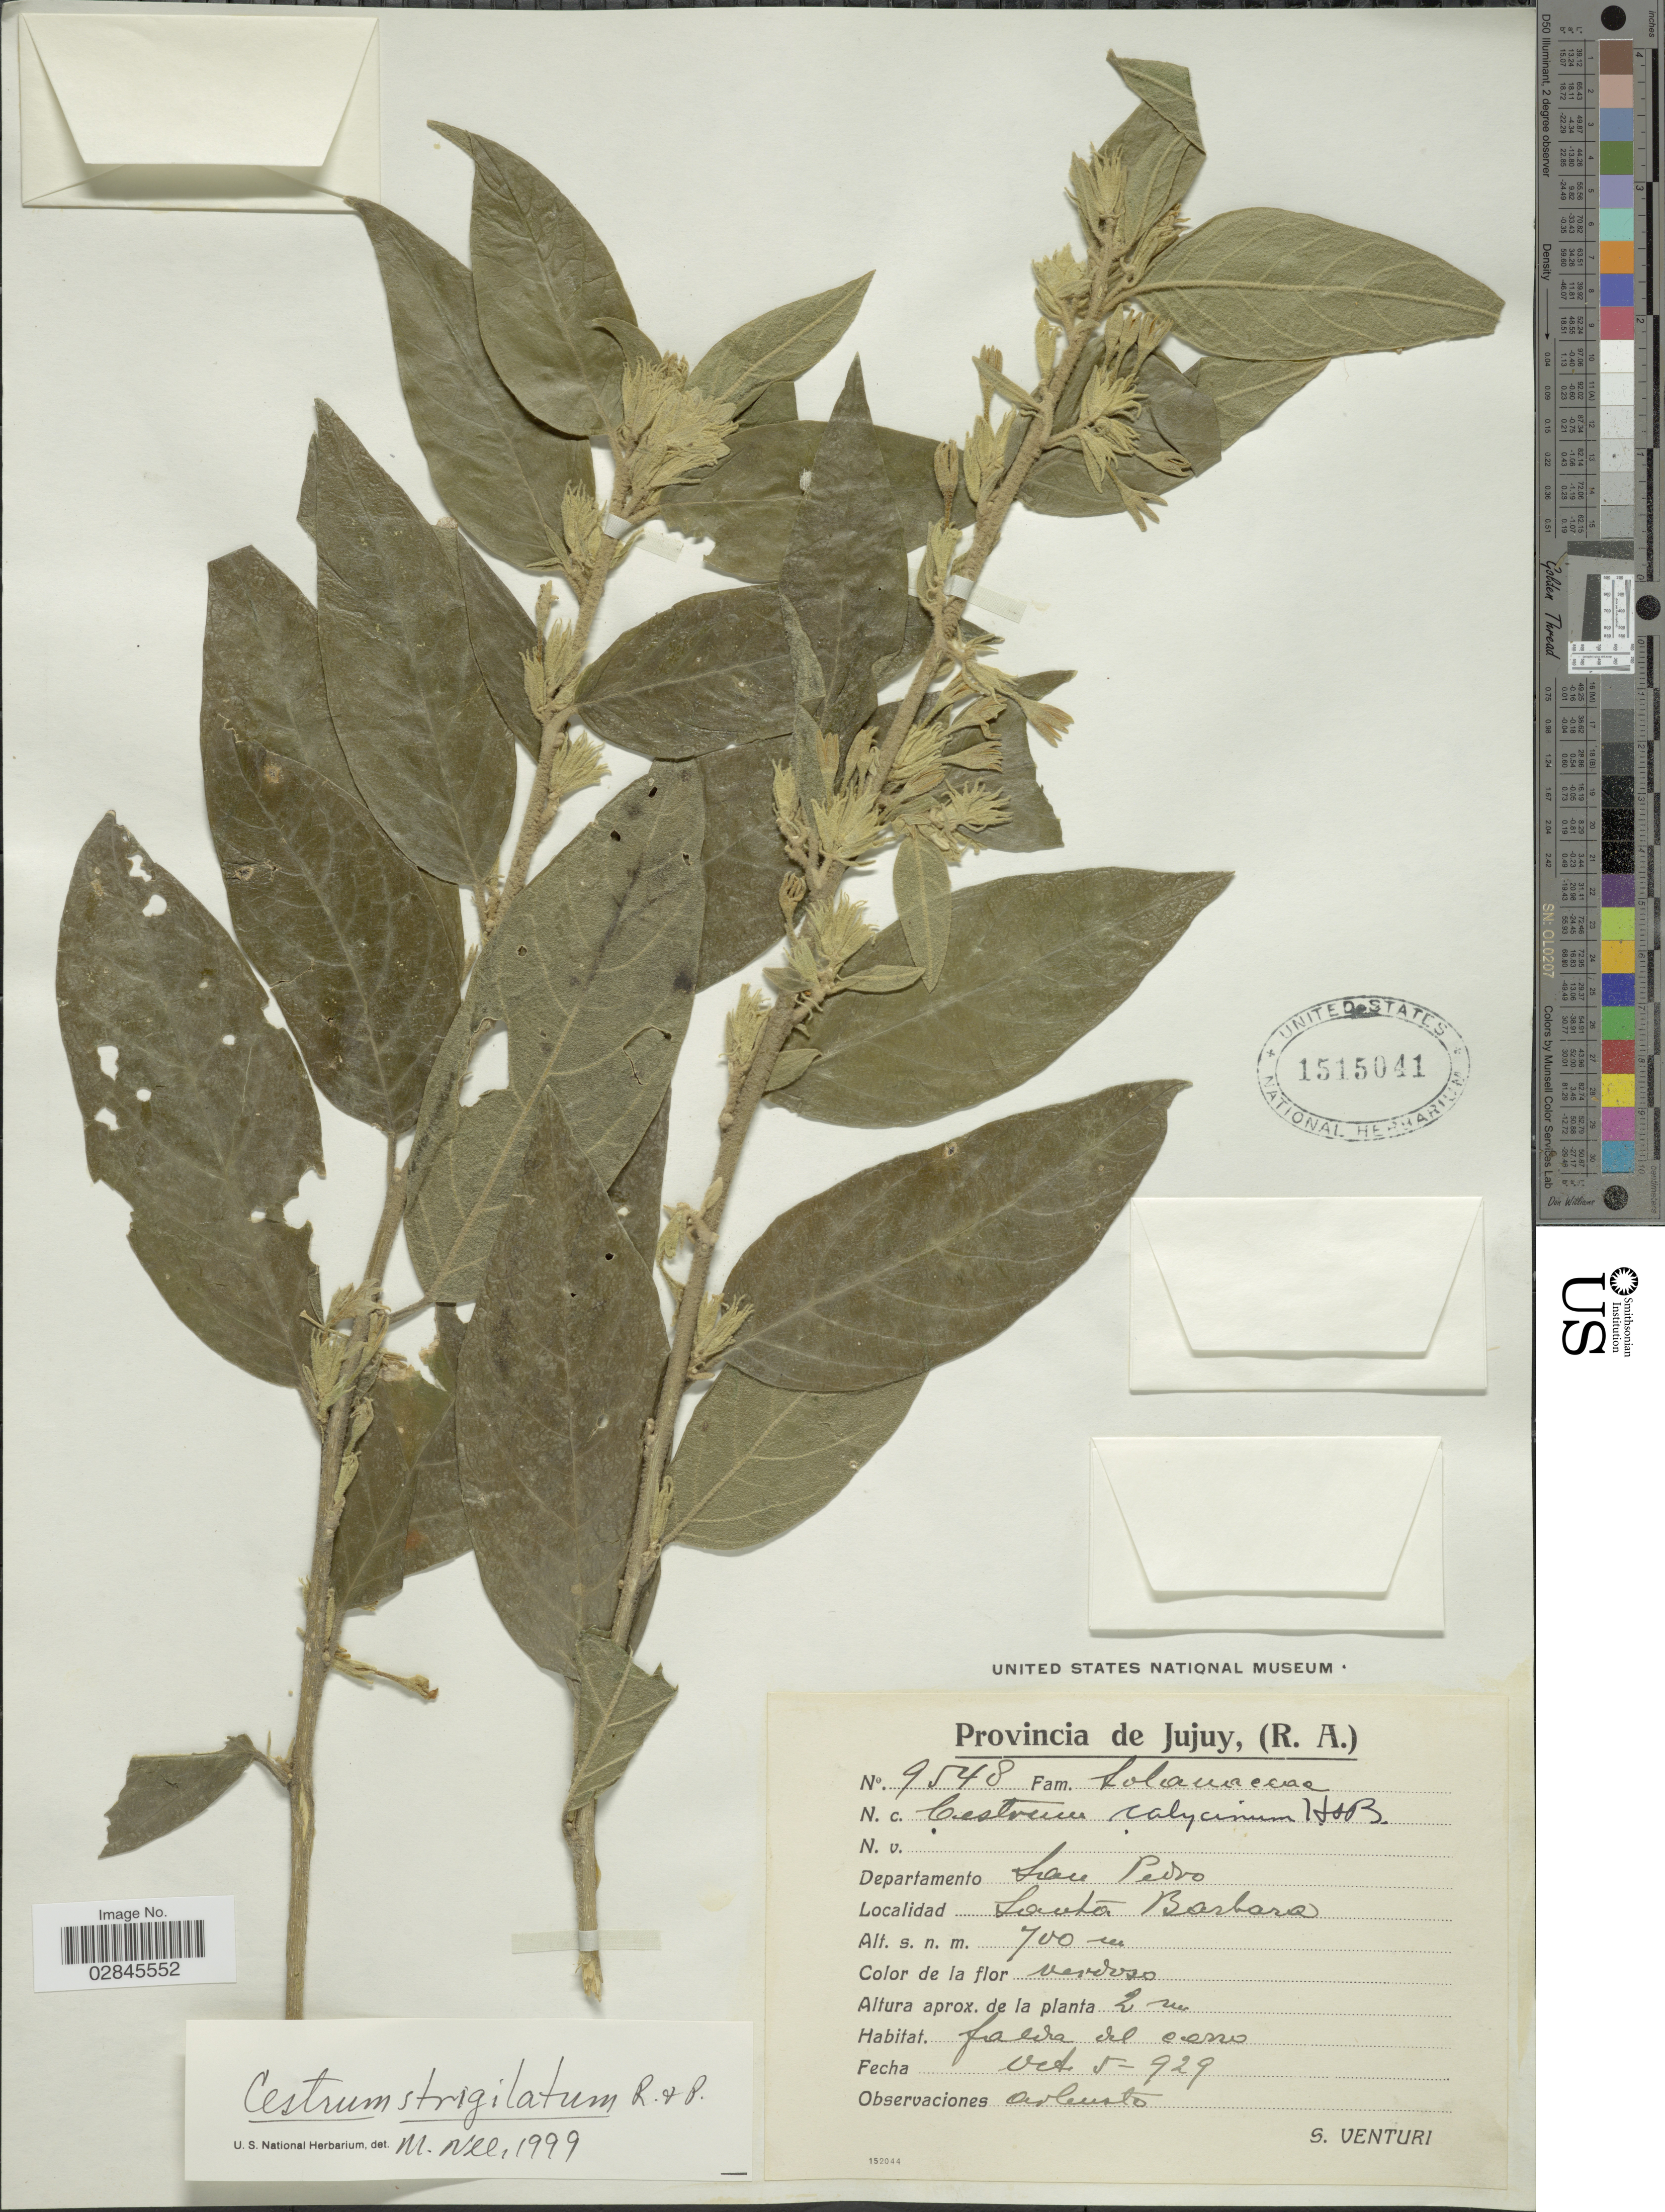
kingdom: Plantae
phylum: Tracheophyta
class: Magnoliopsida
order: Solanales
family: Solanaceae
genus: Cestrum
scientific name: Cestrum strigilatum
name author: Ruiz & Pav.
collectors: S. Venturi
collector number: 9548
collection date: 1929-10-05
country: Argentina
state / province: Jujuy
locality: Departamento San Pedro. Santa Barbara.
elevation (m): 700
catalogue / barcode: US 1515041